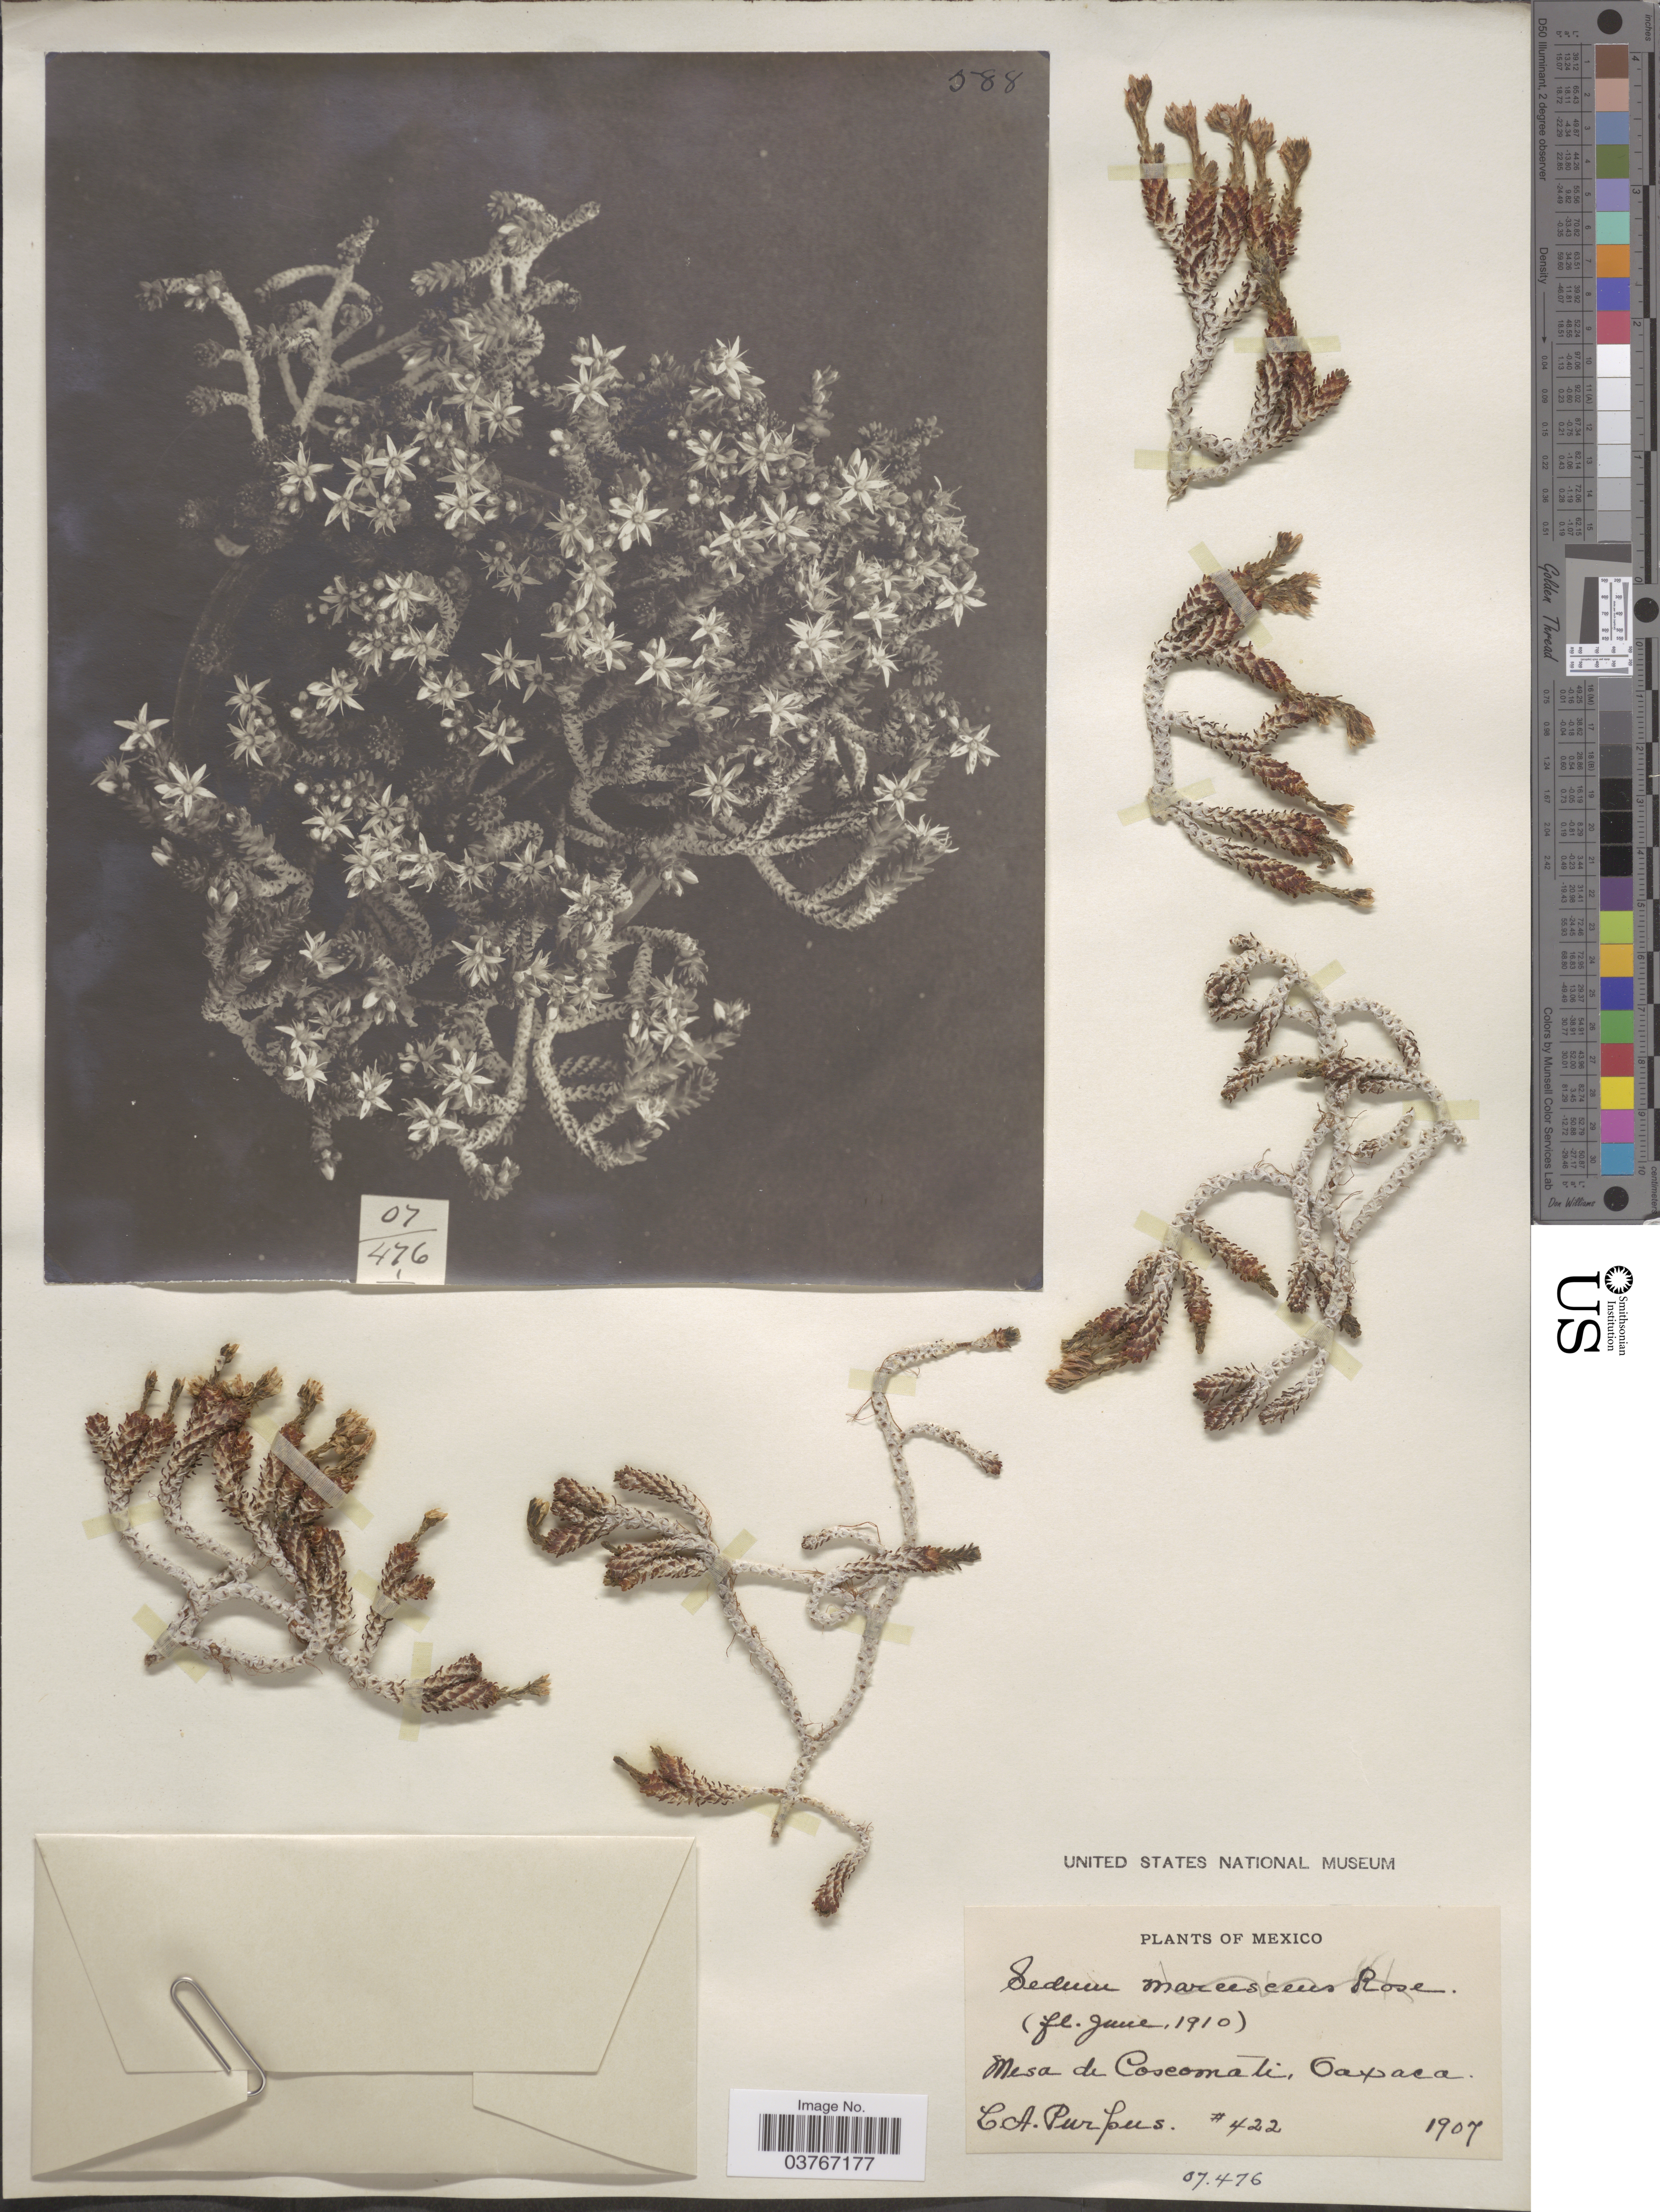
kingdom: Plantae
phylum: Tracheophyta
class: Magnoliopsida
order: Saxifragales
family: Crassulaceae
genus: Sedum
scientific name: Sedum liebmannianum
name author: Hemsl.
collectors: C. A. Purpus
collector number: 422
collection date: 1907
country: Mexico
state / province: Oaxaca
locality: Mesa de Coscomati.